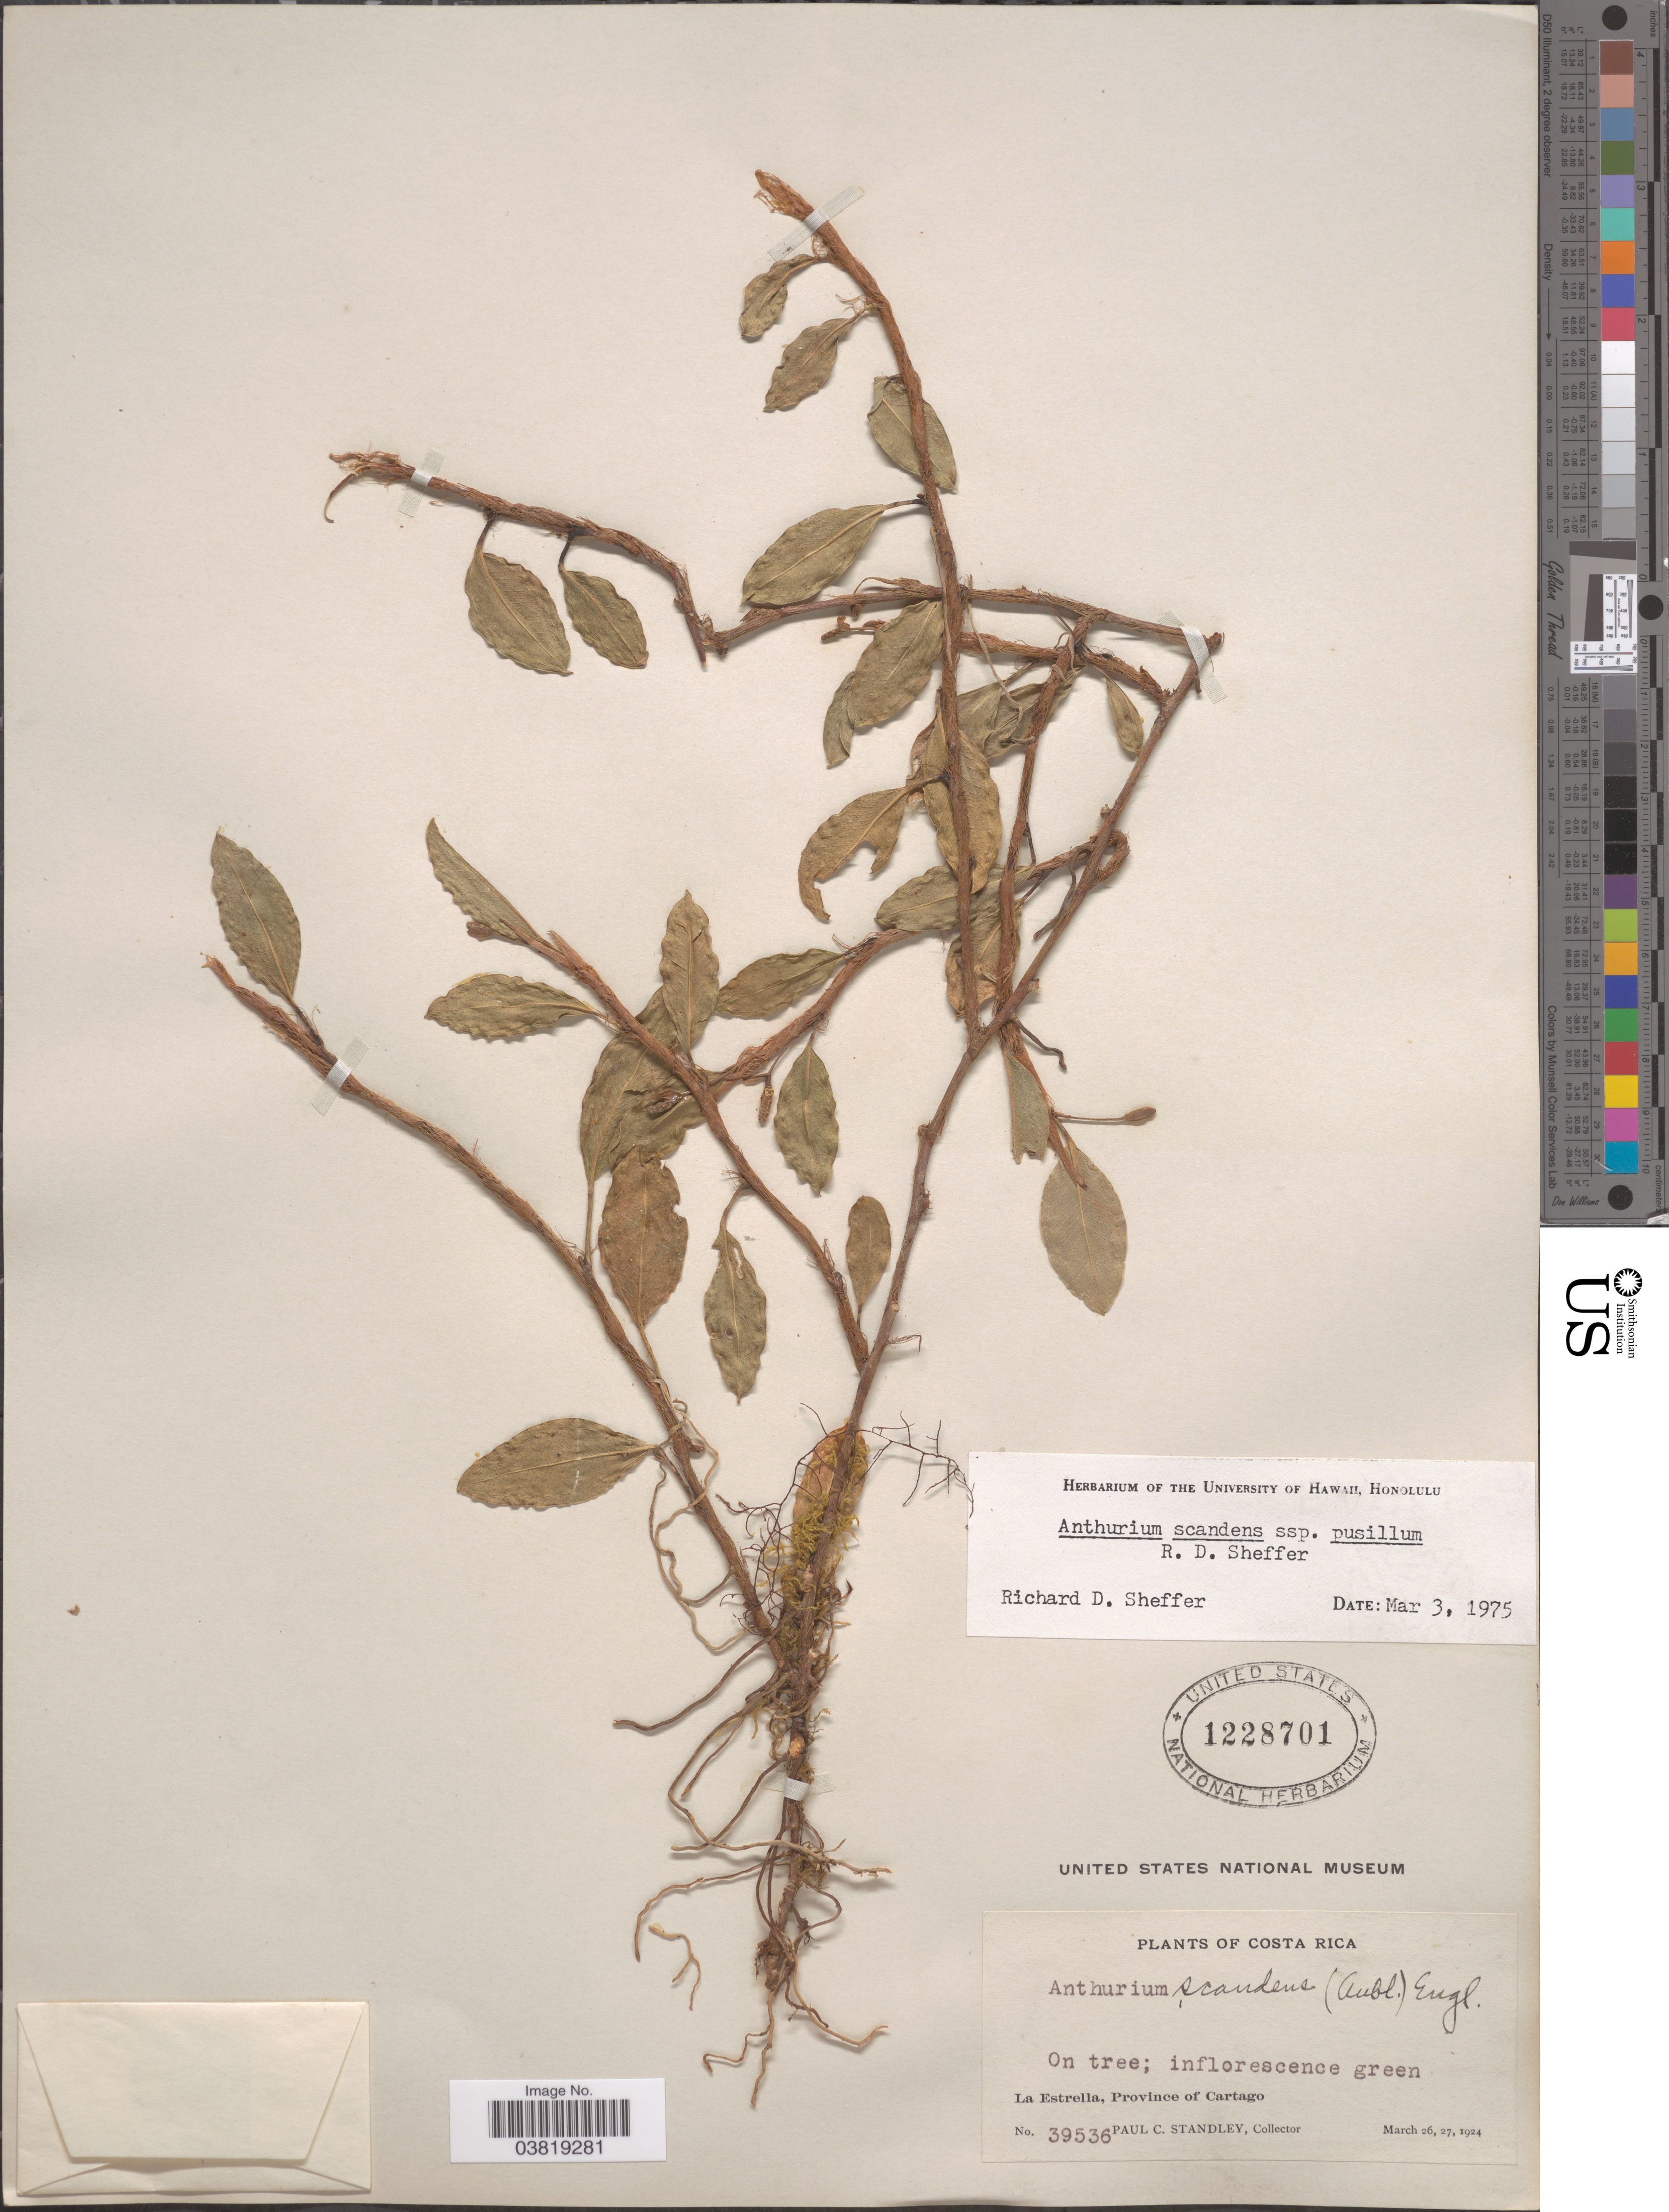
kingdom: Plantae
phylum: Tracheophyta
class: Liliopsida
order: Alismatales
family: Araceae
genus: Anthurium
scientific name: Anthurium scandens subsp. pusillum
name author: Sheffer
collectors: P. C. Standley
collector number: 39536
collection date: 1924-03-26/1924-03-27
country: Costa Rica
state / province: Cartago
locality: La Estrella.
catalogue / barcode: US 1228701